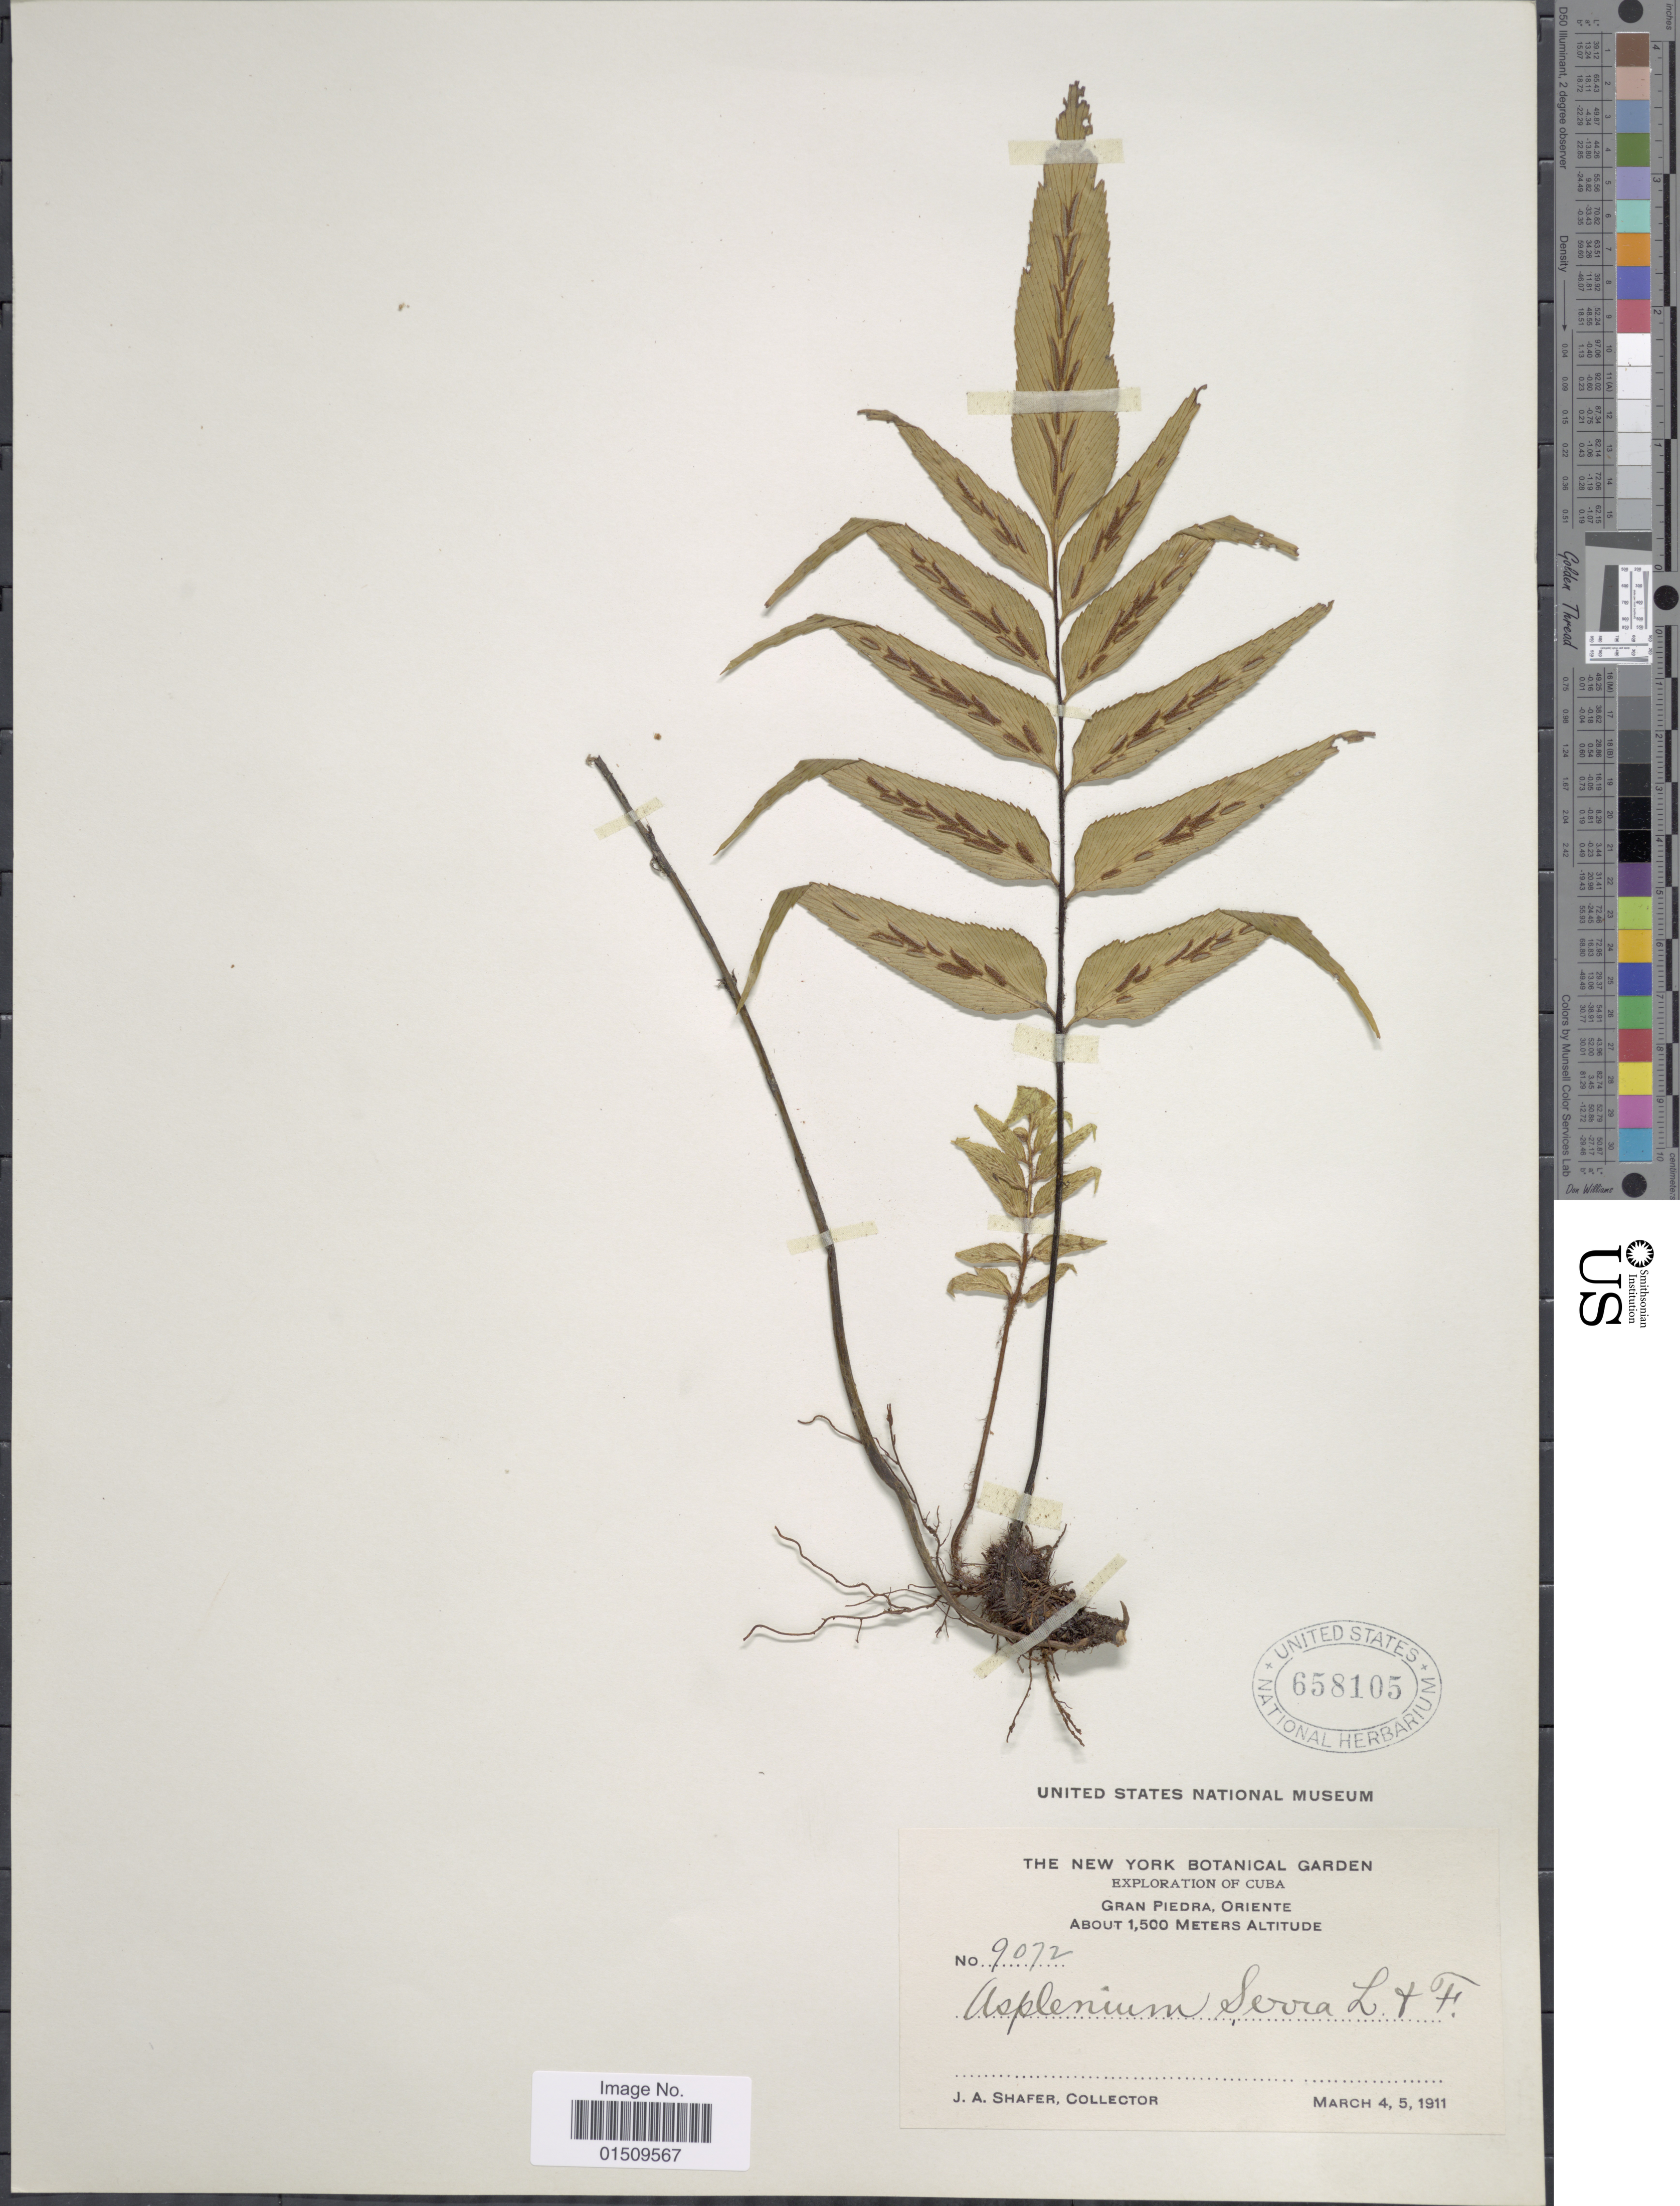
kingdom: Plantae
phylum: Tracheophyta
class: Polypodiopsida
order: Polypodiales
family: Aspleniaceae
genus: Asplenium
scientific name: Asplenium serra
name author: Langsd. & Fisch.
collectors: J. A. Shafer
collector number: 9072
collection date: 1911-03-04/1911-03-05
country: Cuba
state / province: Oriente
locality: Cuba, Gran Piedra.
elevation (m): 1500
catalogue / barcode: US 658105